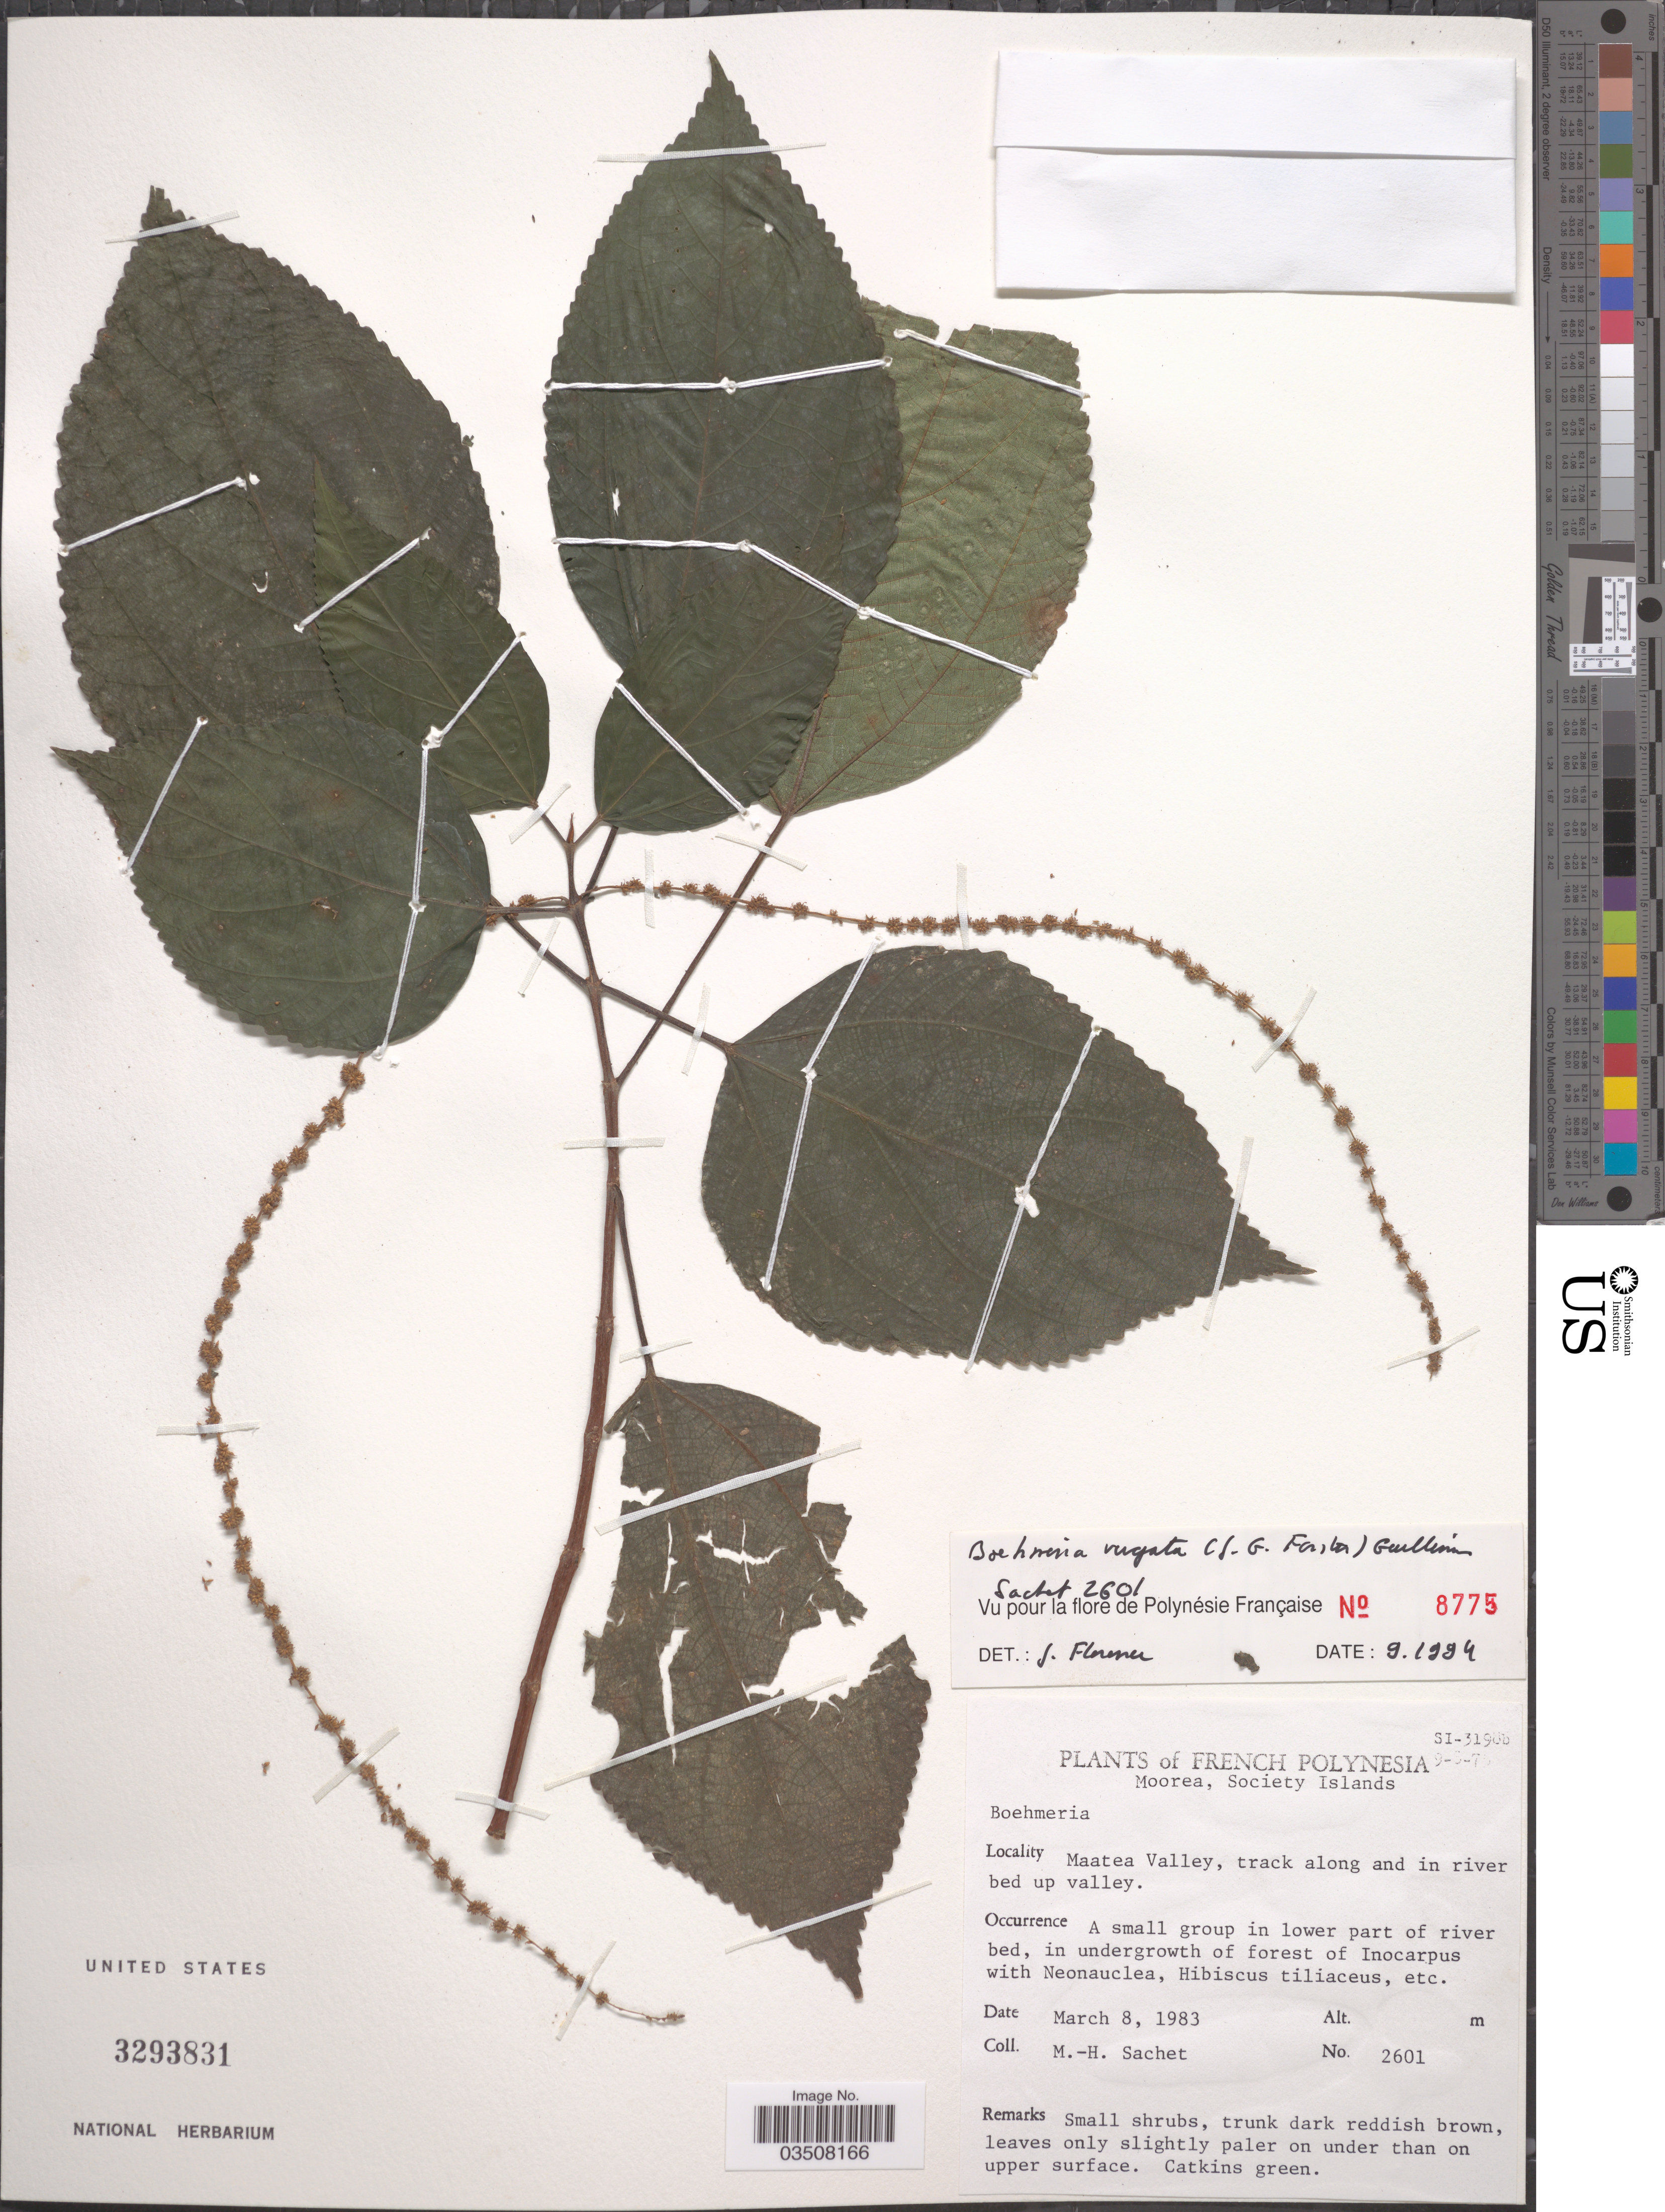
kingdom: Plantae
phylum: Tracheophyta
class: Magnoliopsida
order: Rosales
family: Urticaceae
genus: Boehmeria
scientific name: Boehmeria virgata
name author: (G. Forst.) Guill.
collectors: M.-H. Sachet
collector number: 2601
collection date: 1983-03-08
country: French Polynesia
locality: French Polynesia. Moorea, Society Islands. Maatea Valley, track along and in river bed up valley.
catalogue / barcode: US 3293831